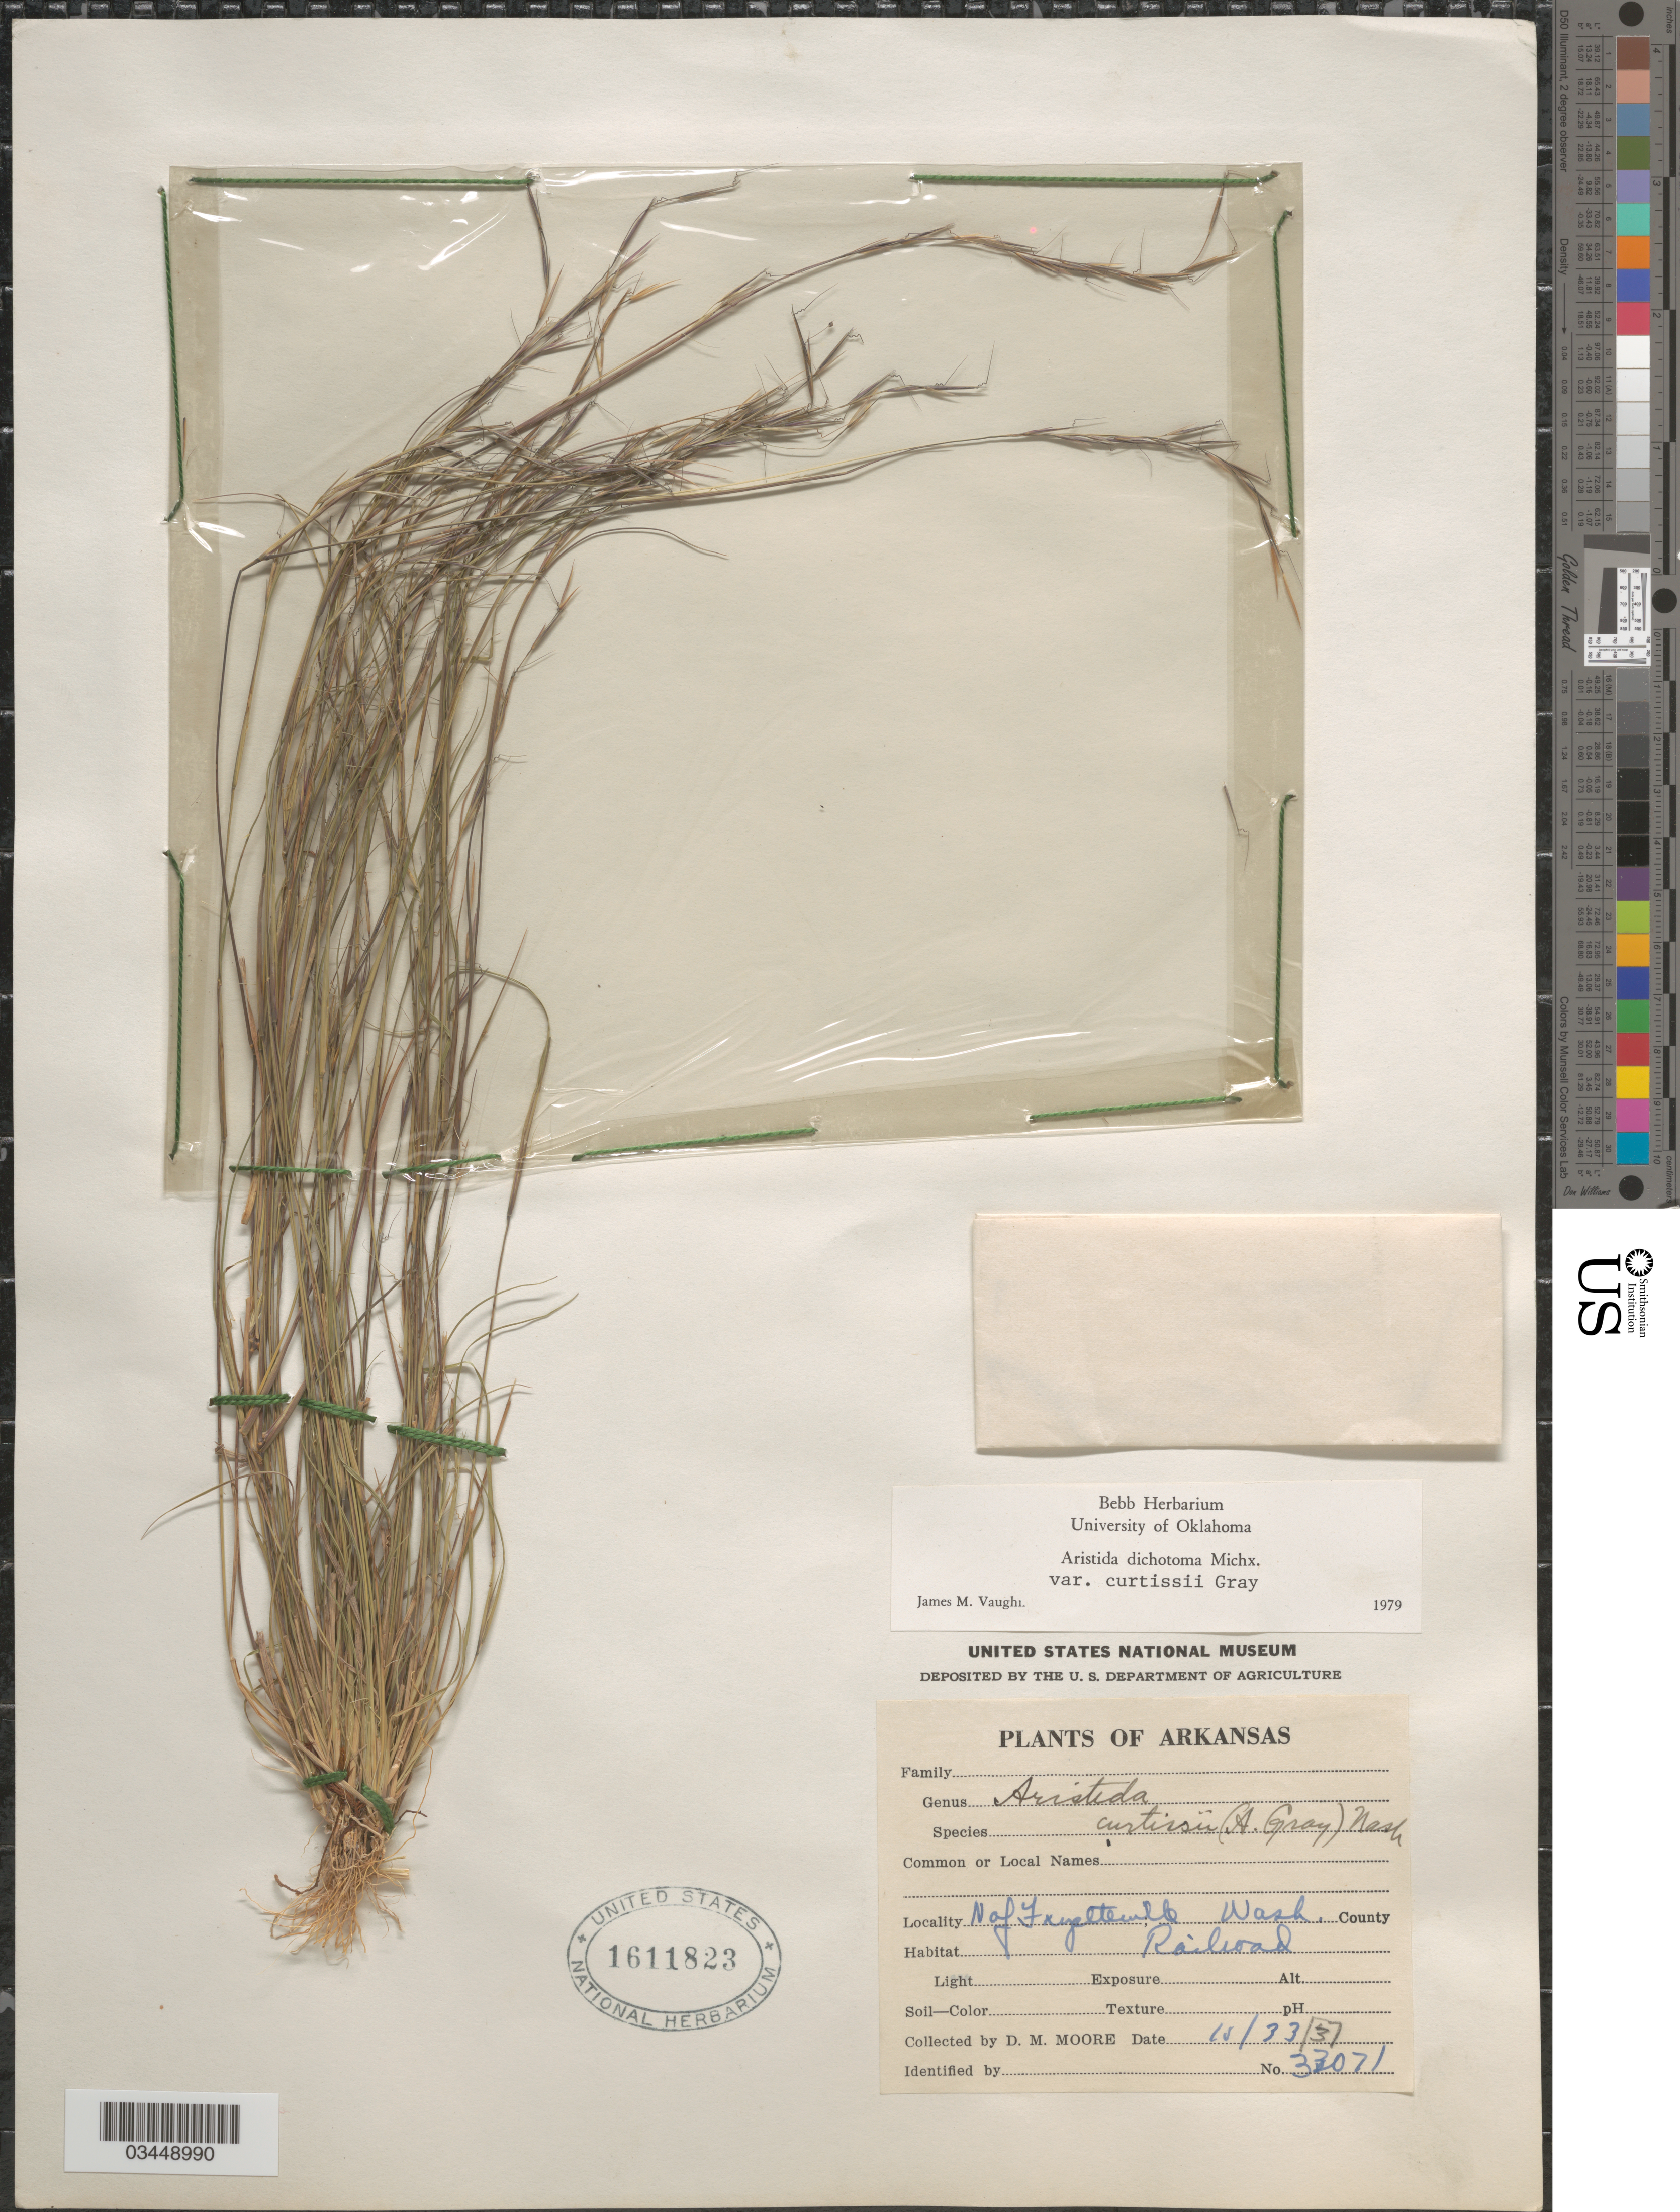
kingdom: Plantae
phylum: Tracheophyta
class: Liliopsida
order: Poales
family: Poaceae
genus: Aristida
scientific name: Aristida dichotoma var. curtisii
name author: A. Gray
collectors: D. Moore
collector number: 33071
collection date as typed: Transcribed d/m/y: 15/3/33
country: United States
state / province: Arkansas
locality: N of Fayetteville Wash. County. Railroad.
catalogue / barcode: US 1611823